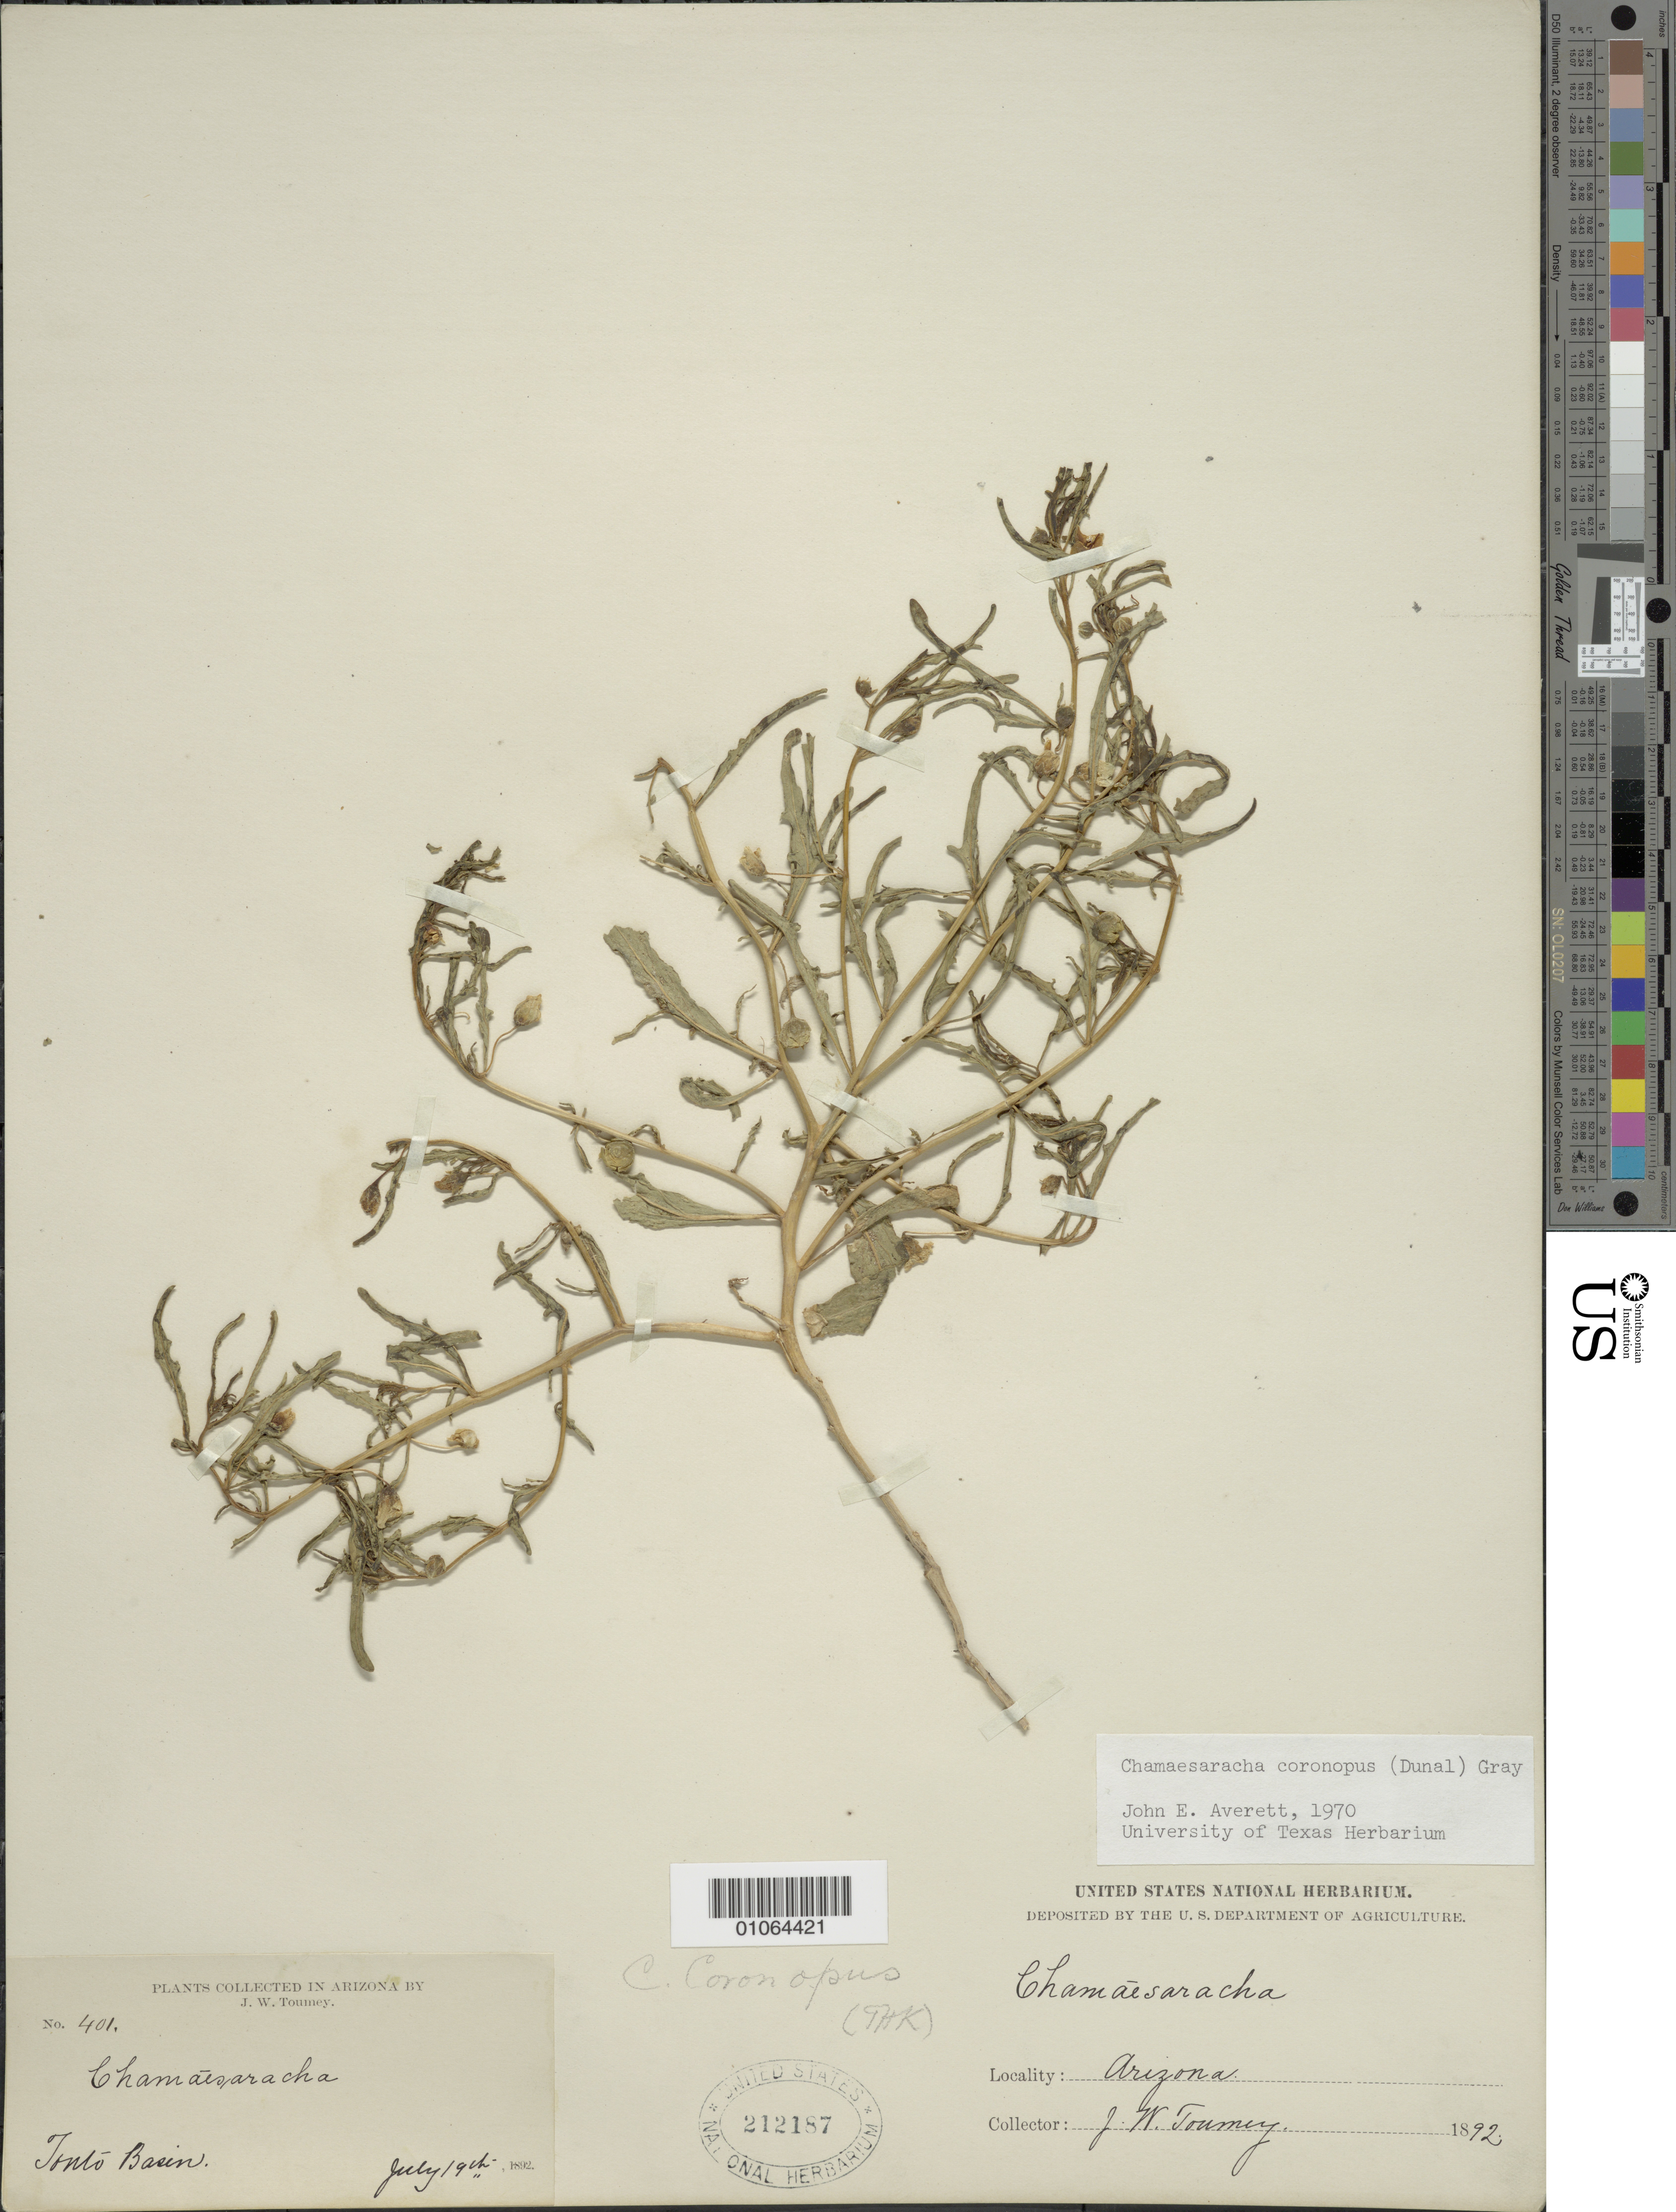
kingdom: Plantae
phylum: Tracheophyta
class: Magnoliopsida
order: Solanales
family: Solanaceae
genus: Chamaesaracha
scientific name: Chamaesaracha coronopus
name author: (Dunal) A. Gray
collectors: J. W. Toumey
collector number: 401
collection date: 1892-07-19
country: United States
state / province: Arizona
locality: Tonto Basin.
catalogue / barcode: US 212187